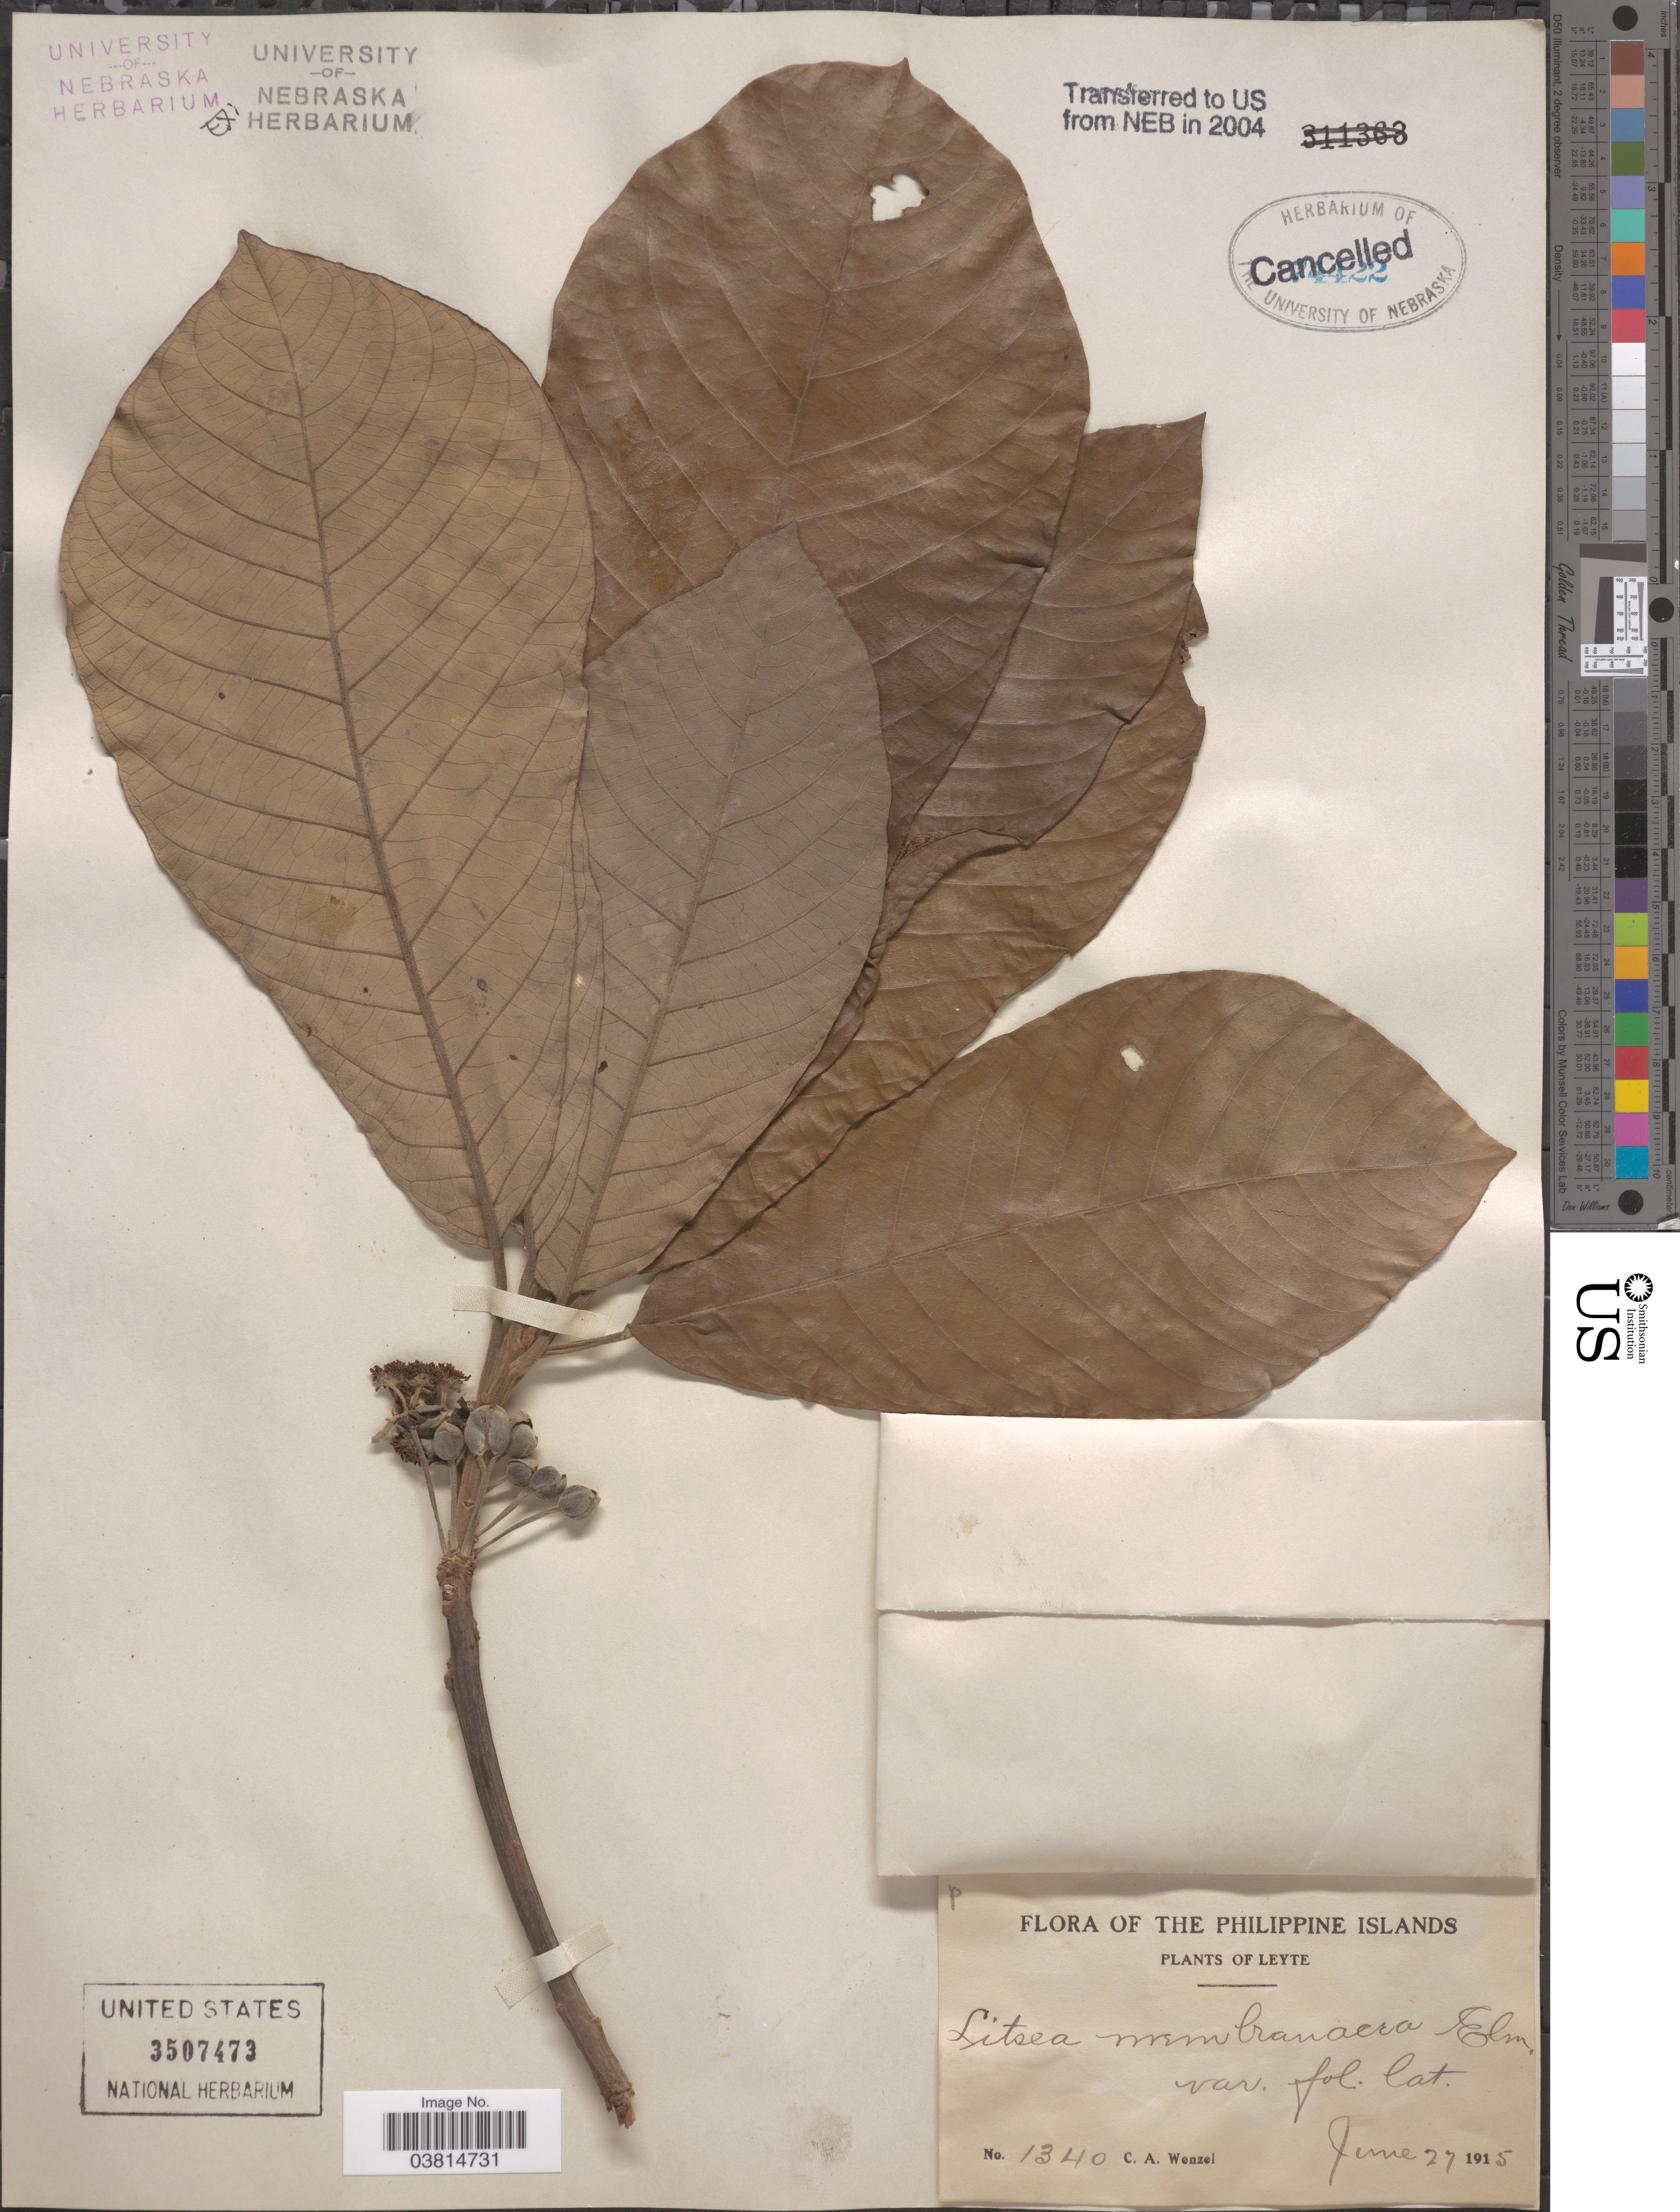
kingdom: Plantae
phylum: Tracheophyta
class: Magnoliopsida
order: Laurales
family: Lauraceae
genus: Litsea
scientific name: Litsea tomentosa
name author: Blume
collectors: C. Wenzel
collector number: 1340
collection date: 1915-06-27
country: Philippines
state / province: Eastern Visayas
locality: The Philippine Islands, Leyte.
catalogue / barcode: US 3507473